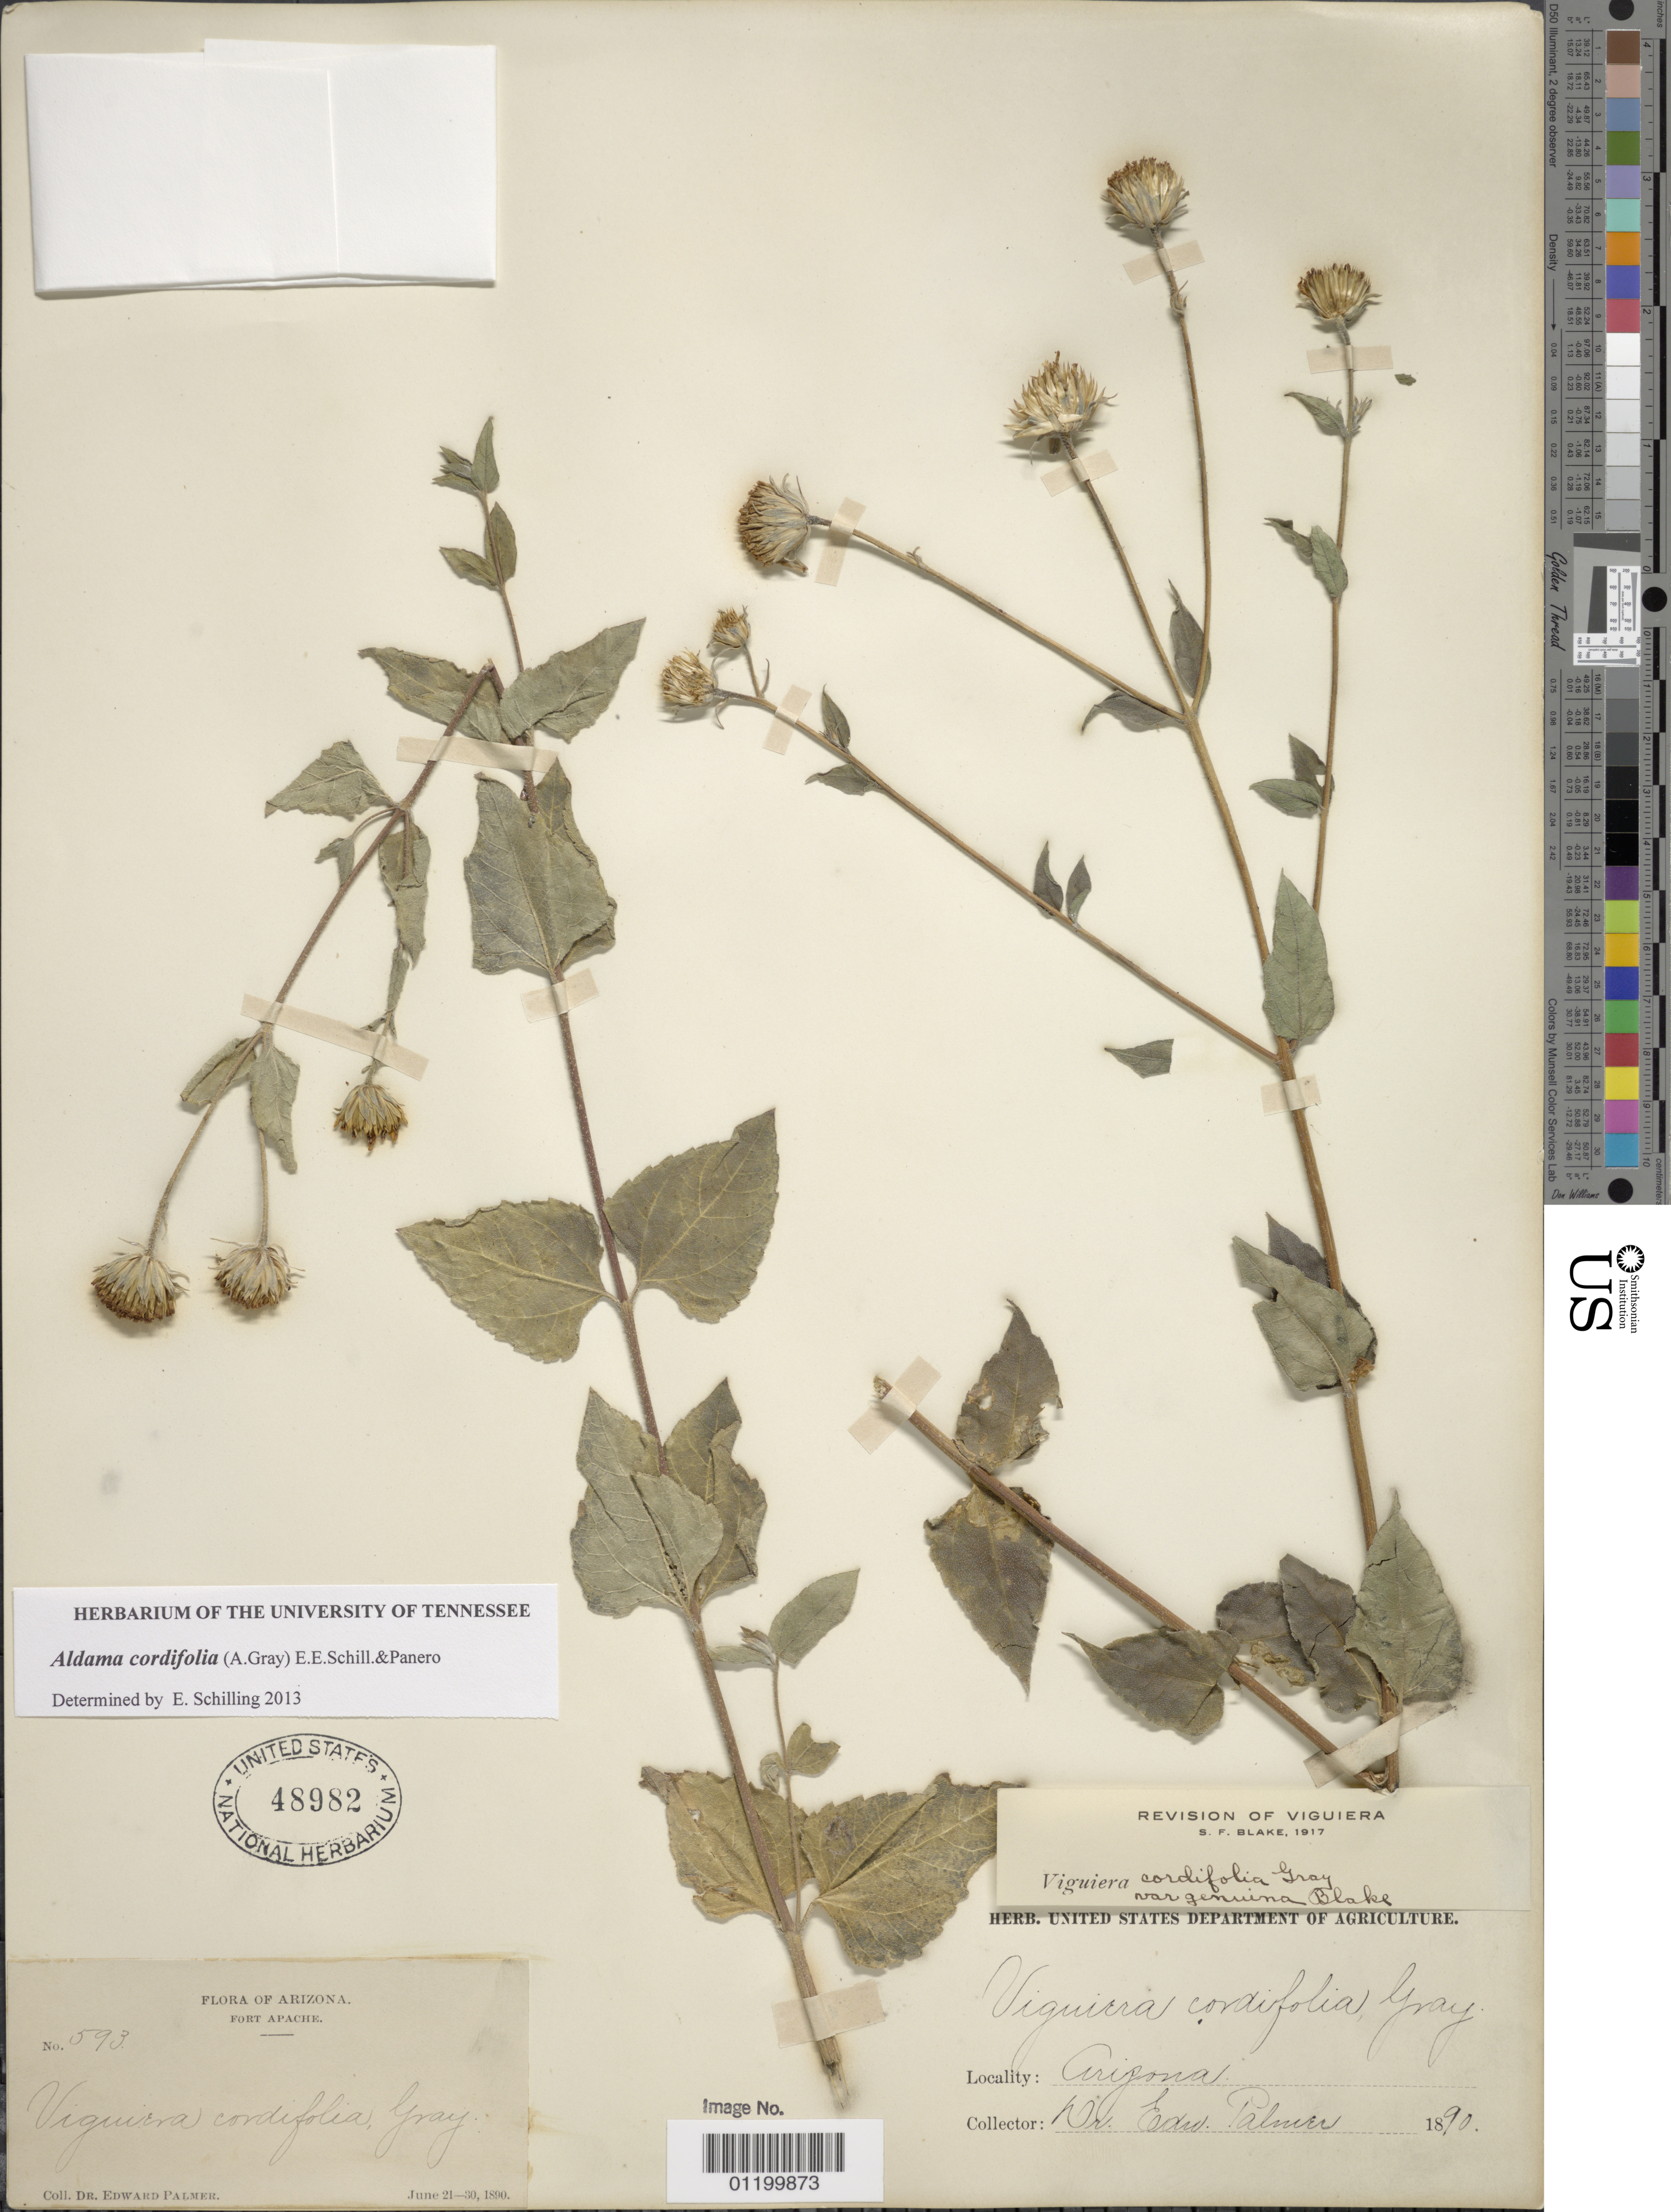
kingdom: Plantae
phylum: Tracheophyta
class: Magnoliopsida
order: Asterales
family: Asteraceae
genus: Aldama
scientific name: Aldama cordifolia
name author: (A. Gray) E.E. Schill. & Panero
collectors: E. Palmer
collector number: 593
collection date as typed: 21 Jun 1890 to 30 Jun 1890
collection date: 1890-06-21/1890-06-30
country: United States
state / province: Arizona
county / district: Navajo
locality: Fort Apache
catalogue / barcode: US 48982